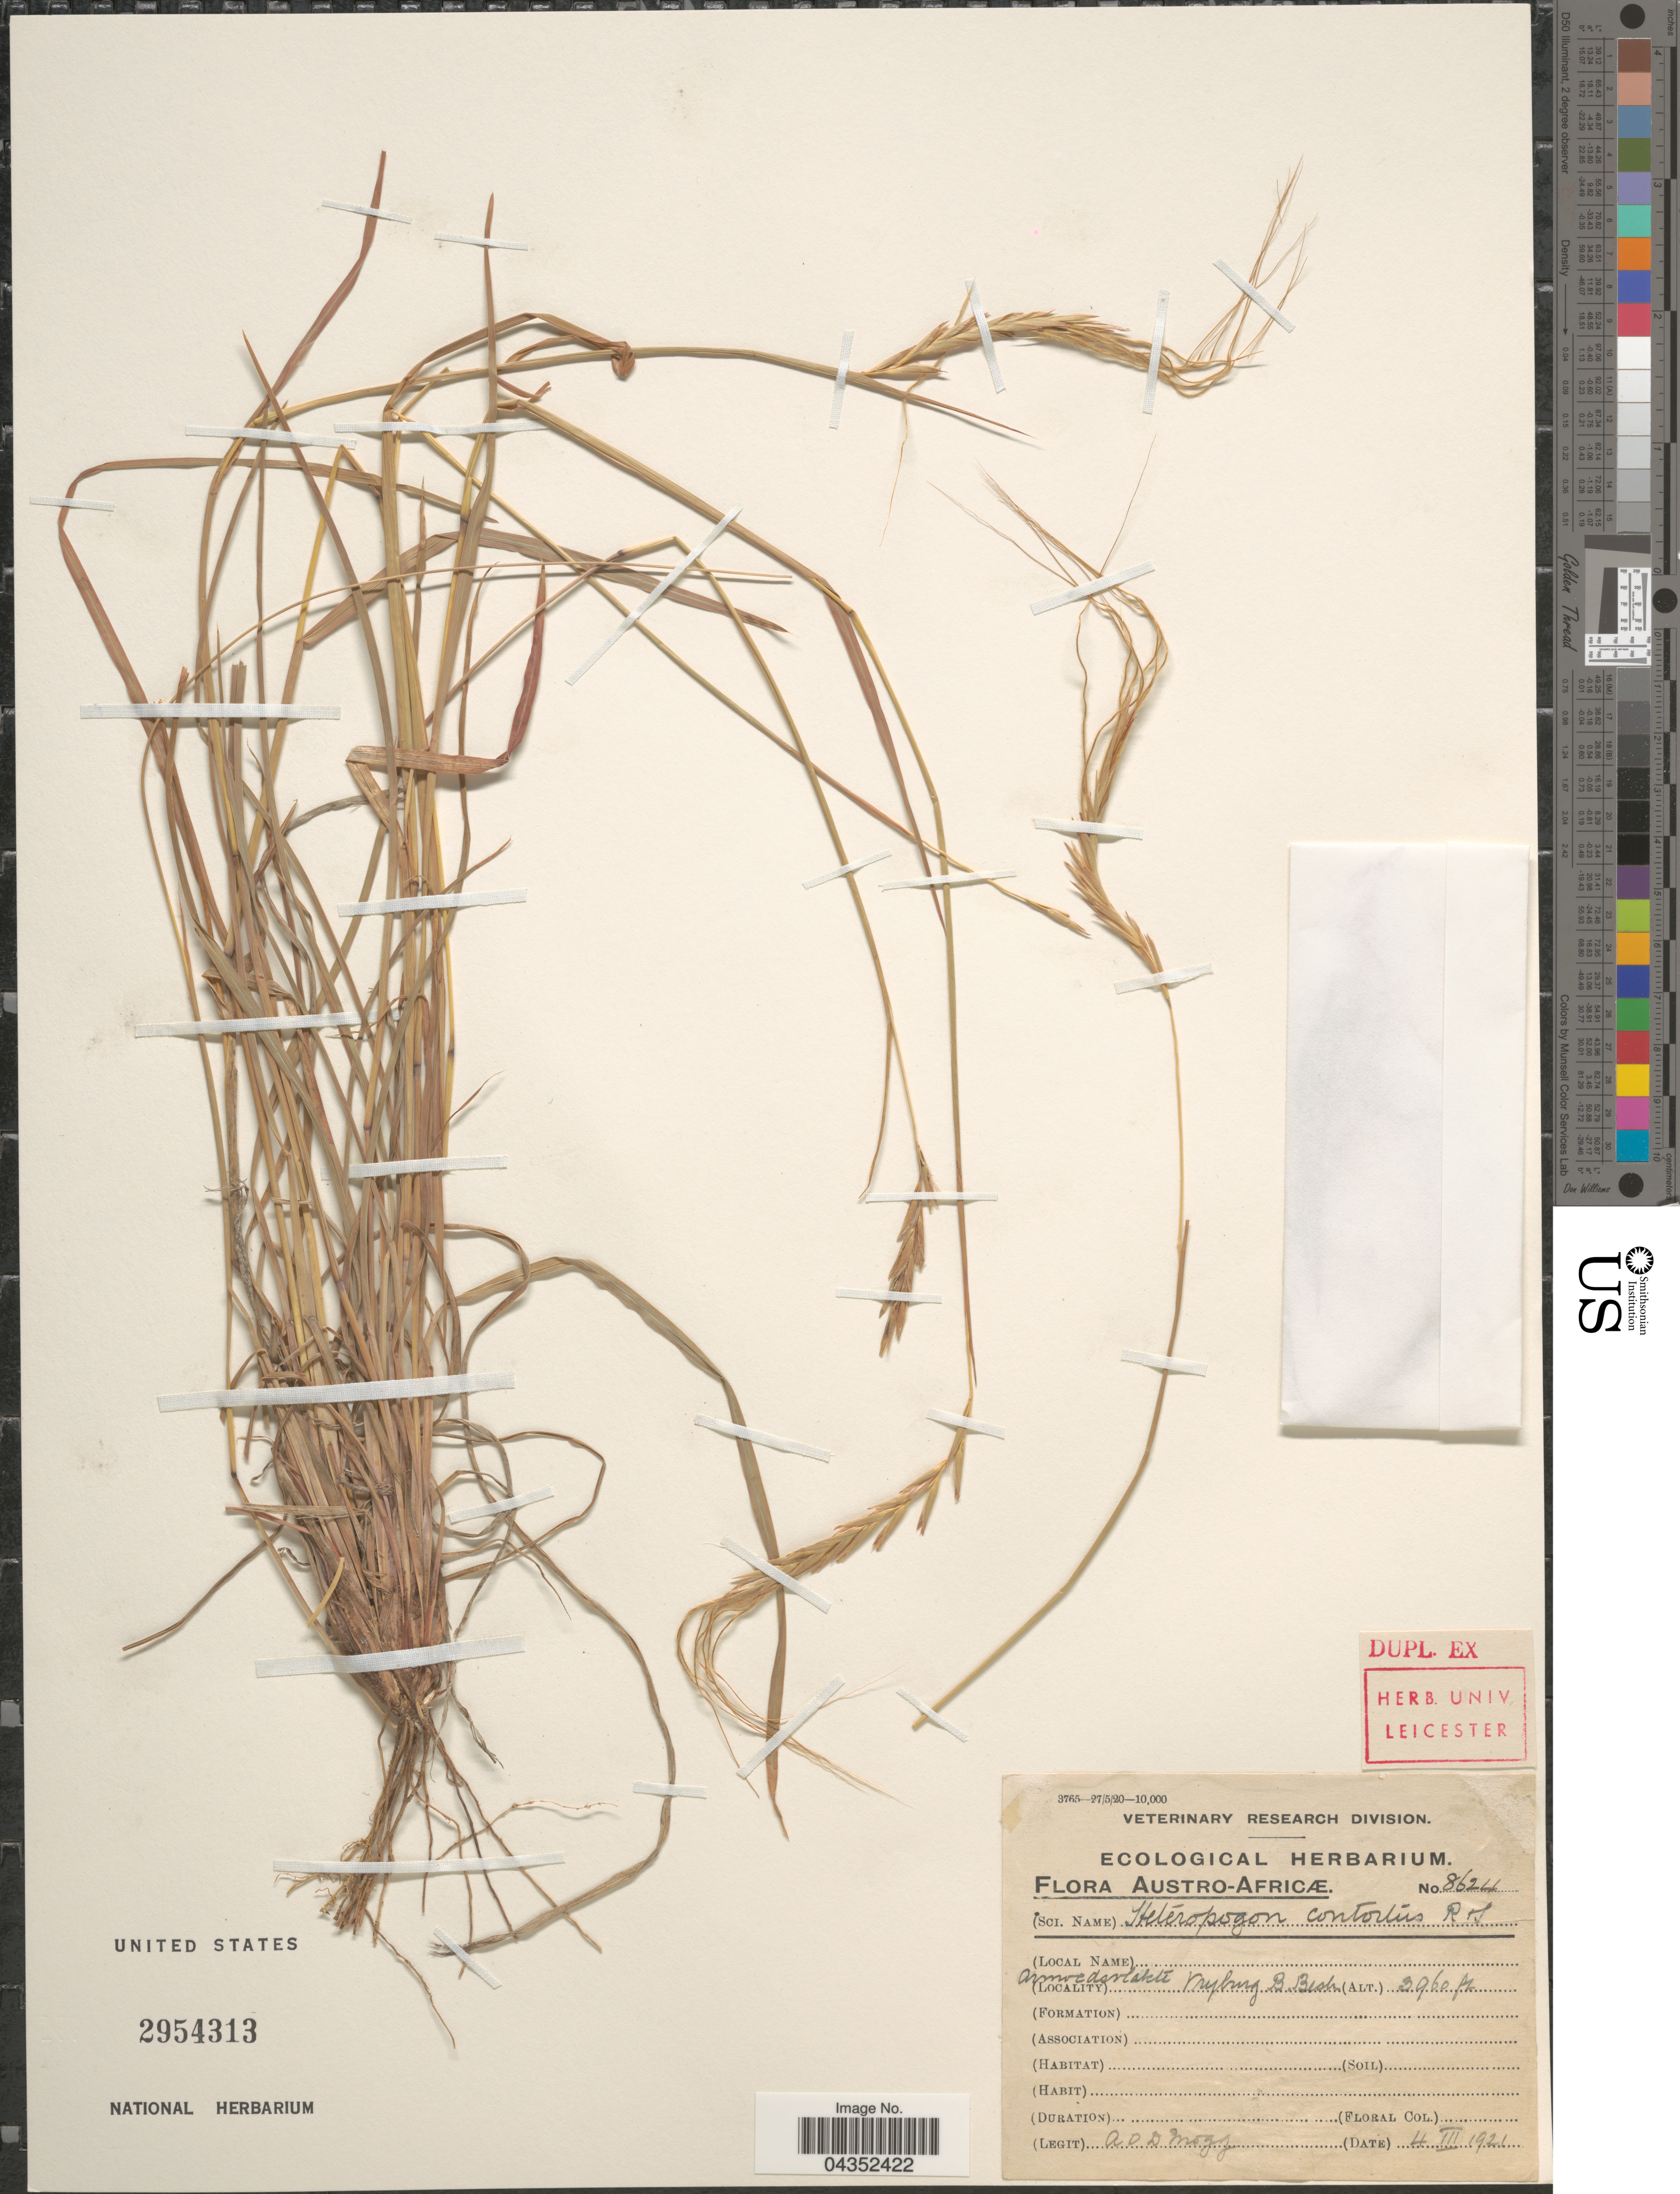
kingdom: Plantae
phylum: Tracheophyta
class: Liliopsida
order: Poales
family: Poaceae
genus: Heteropogon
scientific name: Heteropogon contortus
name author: (L.) P. Beauv. ex Roem. & Schult.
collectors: A. O. Mogg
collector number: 8624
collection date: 1921-03-04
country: South Africa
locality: Veterinary Research Division. Austro-Africæ. [illegible text] Vryburg B. Besh.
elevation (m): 1207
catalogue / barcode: US 2954313